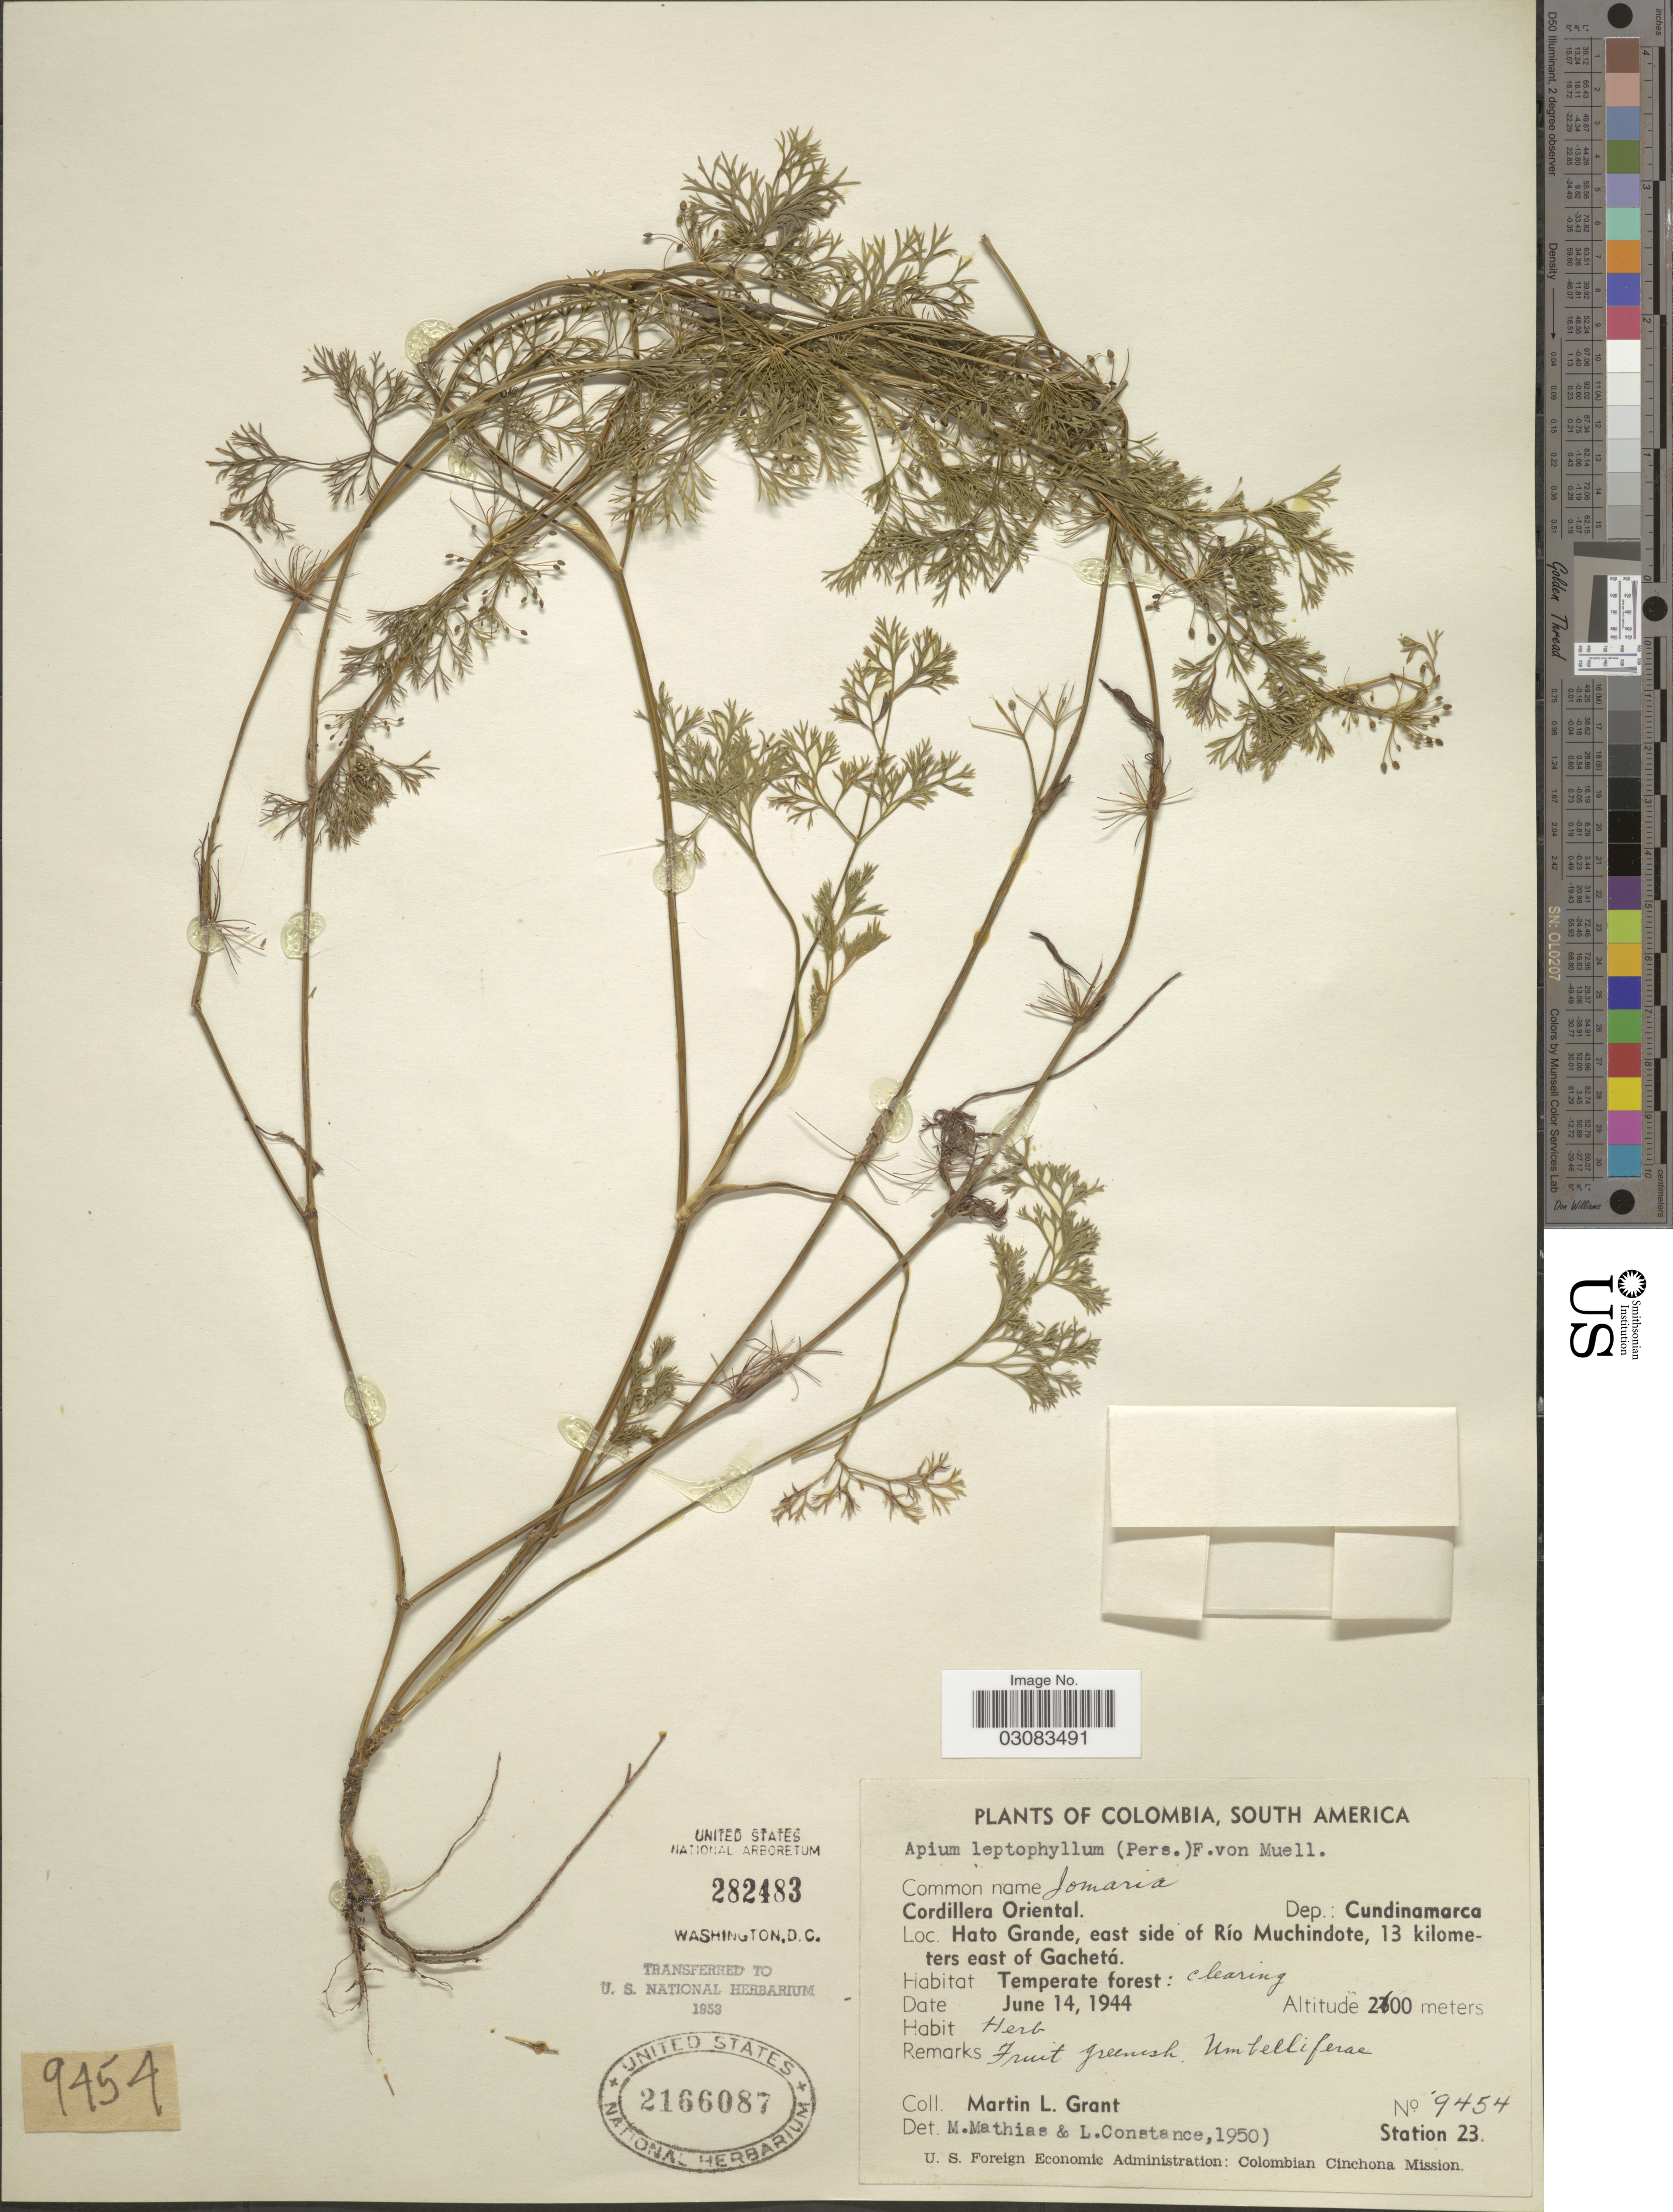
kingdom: Plantae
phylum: Tracheophyta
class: Magnoliopsida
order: Apiales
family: Apiaceae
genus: Cyclospermum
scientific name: Cyclospermum leptophyllum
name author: (Pers.) Sprague ex Britton & P. Wilson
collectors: M. L. Grant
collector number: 9454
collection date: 1944-06-14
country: Colombia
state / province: Cundinamarca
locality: Cordillera Oriental. Dep.: Cundinamarca. Hato Grande, east side of Río Muchindote, 13 kilometers east of Gachetá. Station 23.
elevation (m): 2600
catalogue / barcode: US 2166087